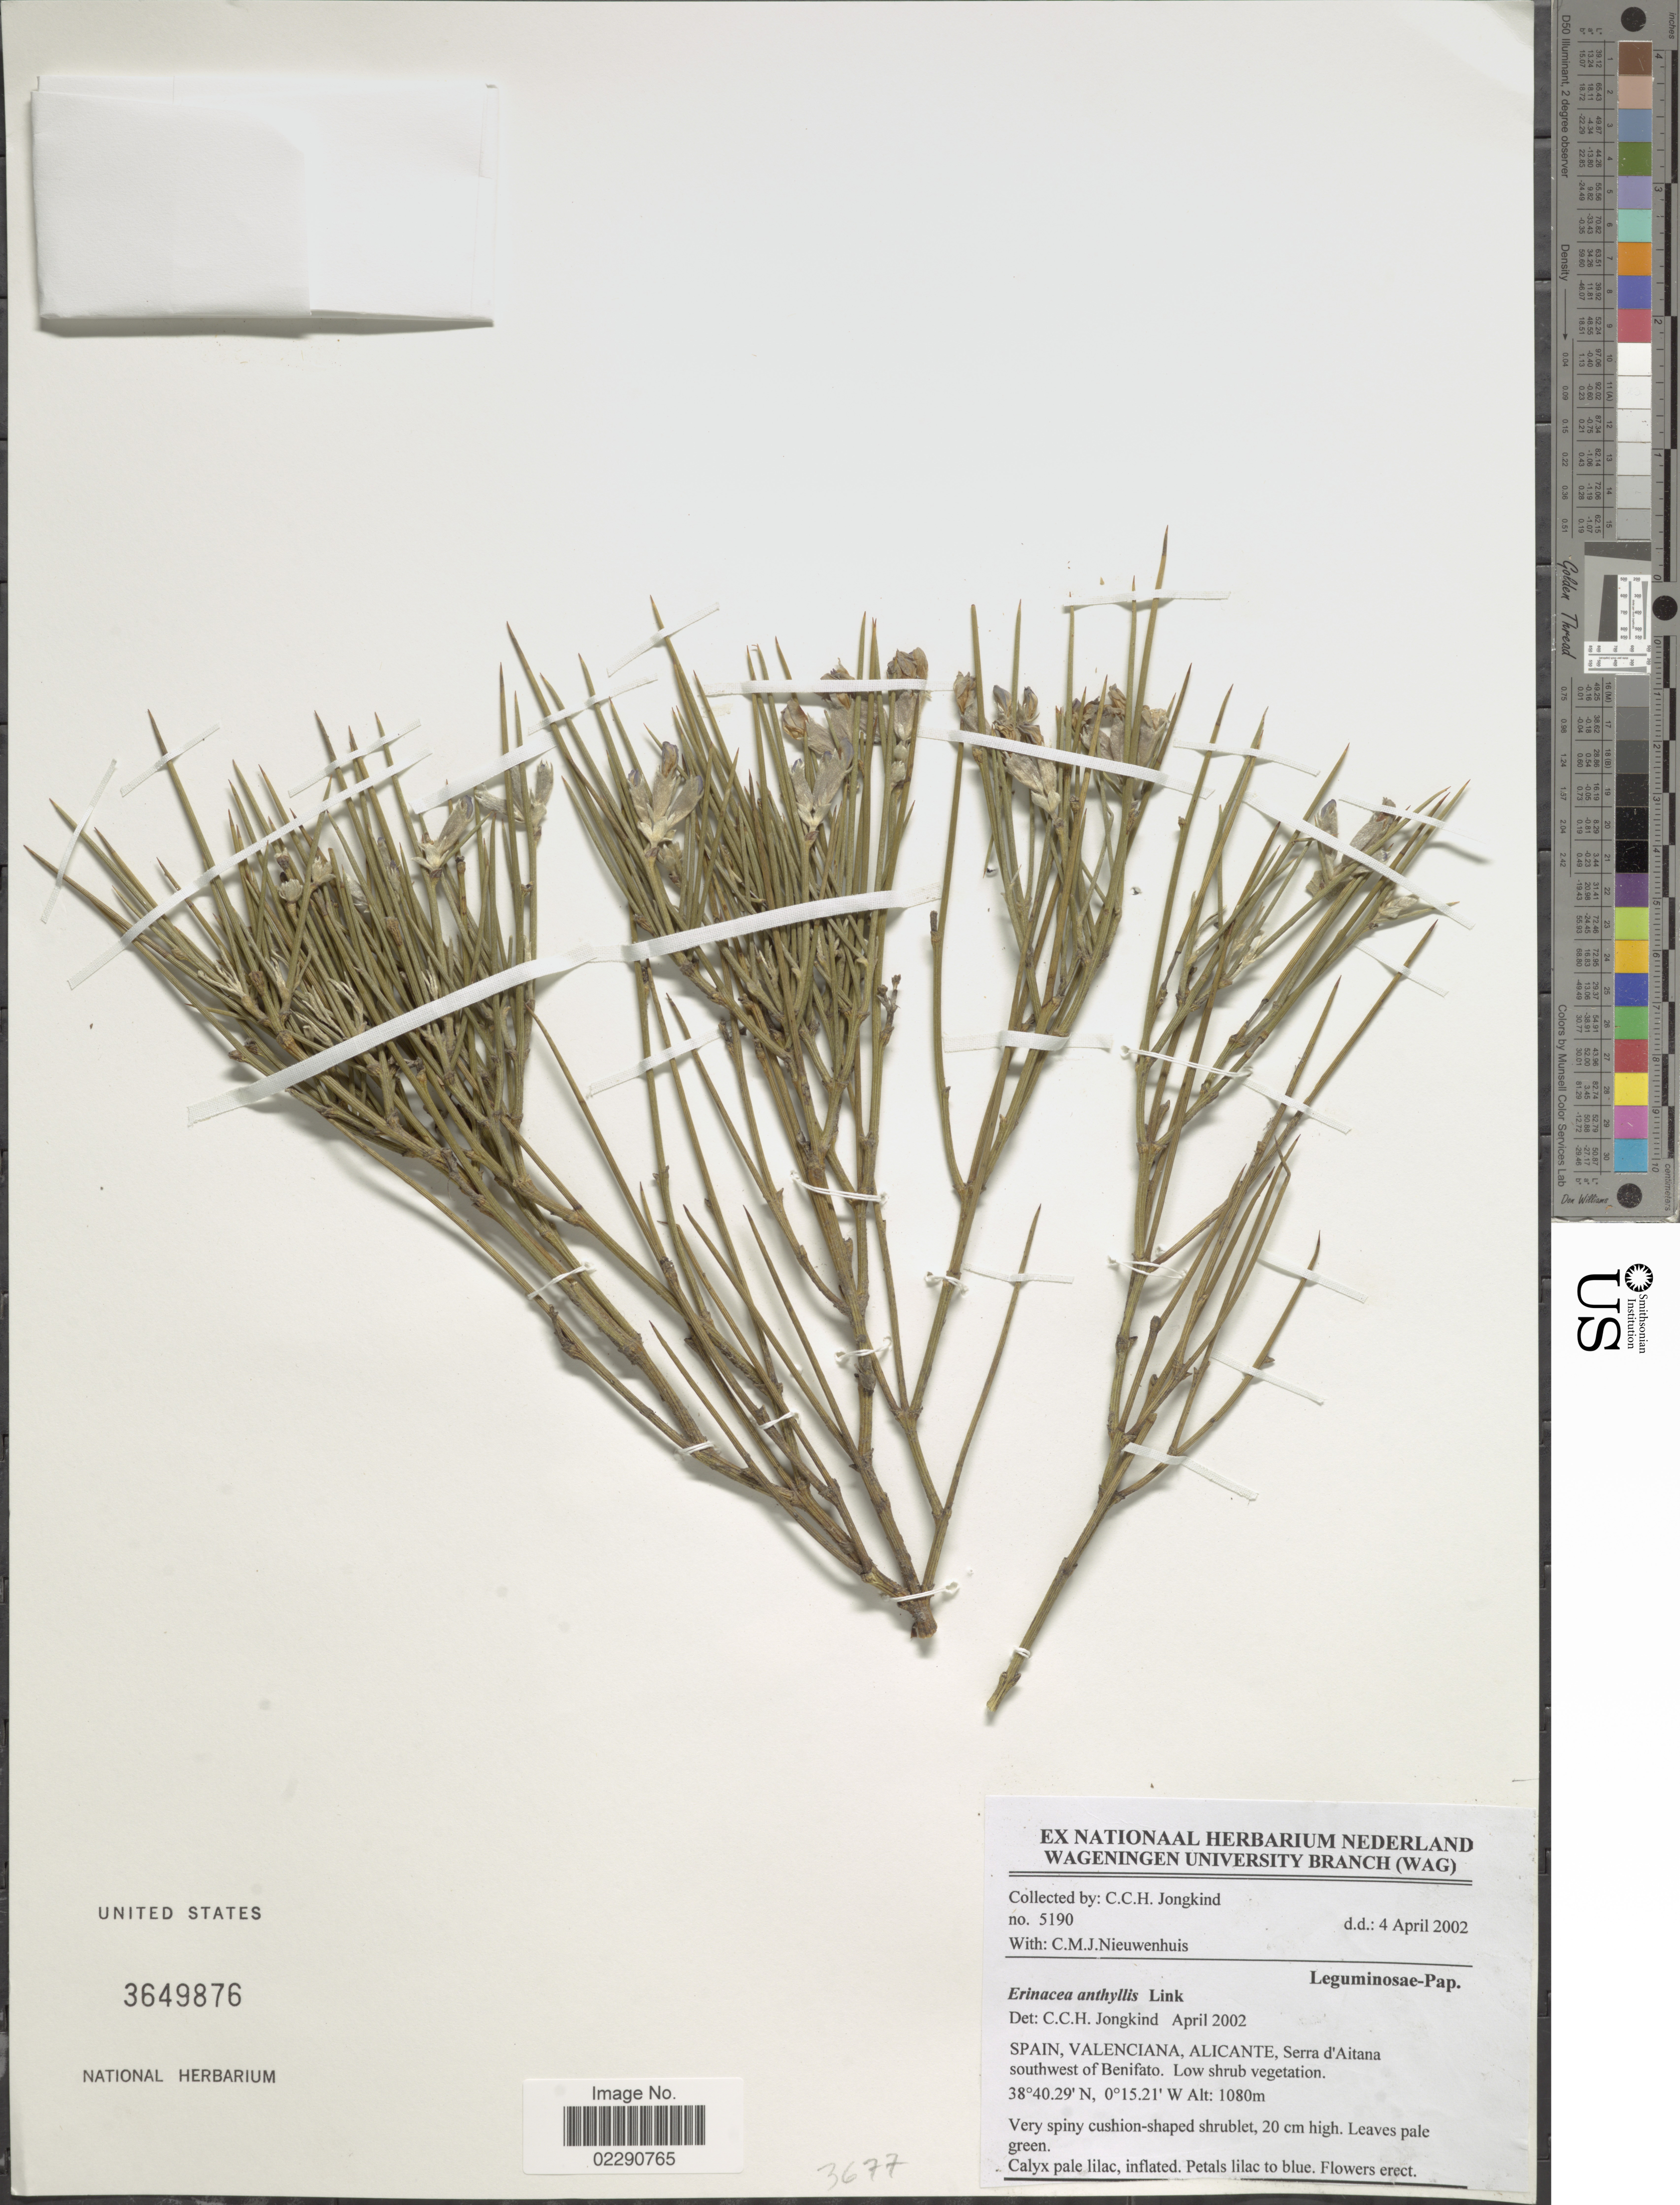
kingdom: Plantae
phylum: Tracheophyta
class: Magnoliopsida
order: Fabales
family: Fabaceae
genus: Erinacea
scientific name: Erinacea anthyllis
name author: Link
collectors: C. C. Jongkind & C. Nieuwenhuis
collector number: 5190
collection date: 2002-04-04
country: Spain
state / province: Valenciana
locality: Alicante, Serra d'Aitana southwest of Banifato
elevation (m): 1080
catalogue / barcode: US 3649876